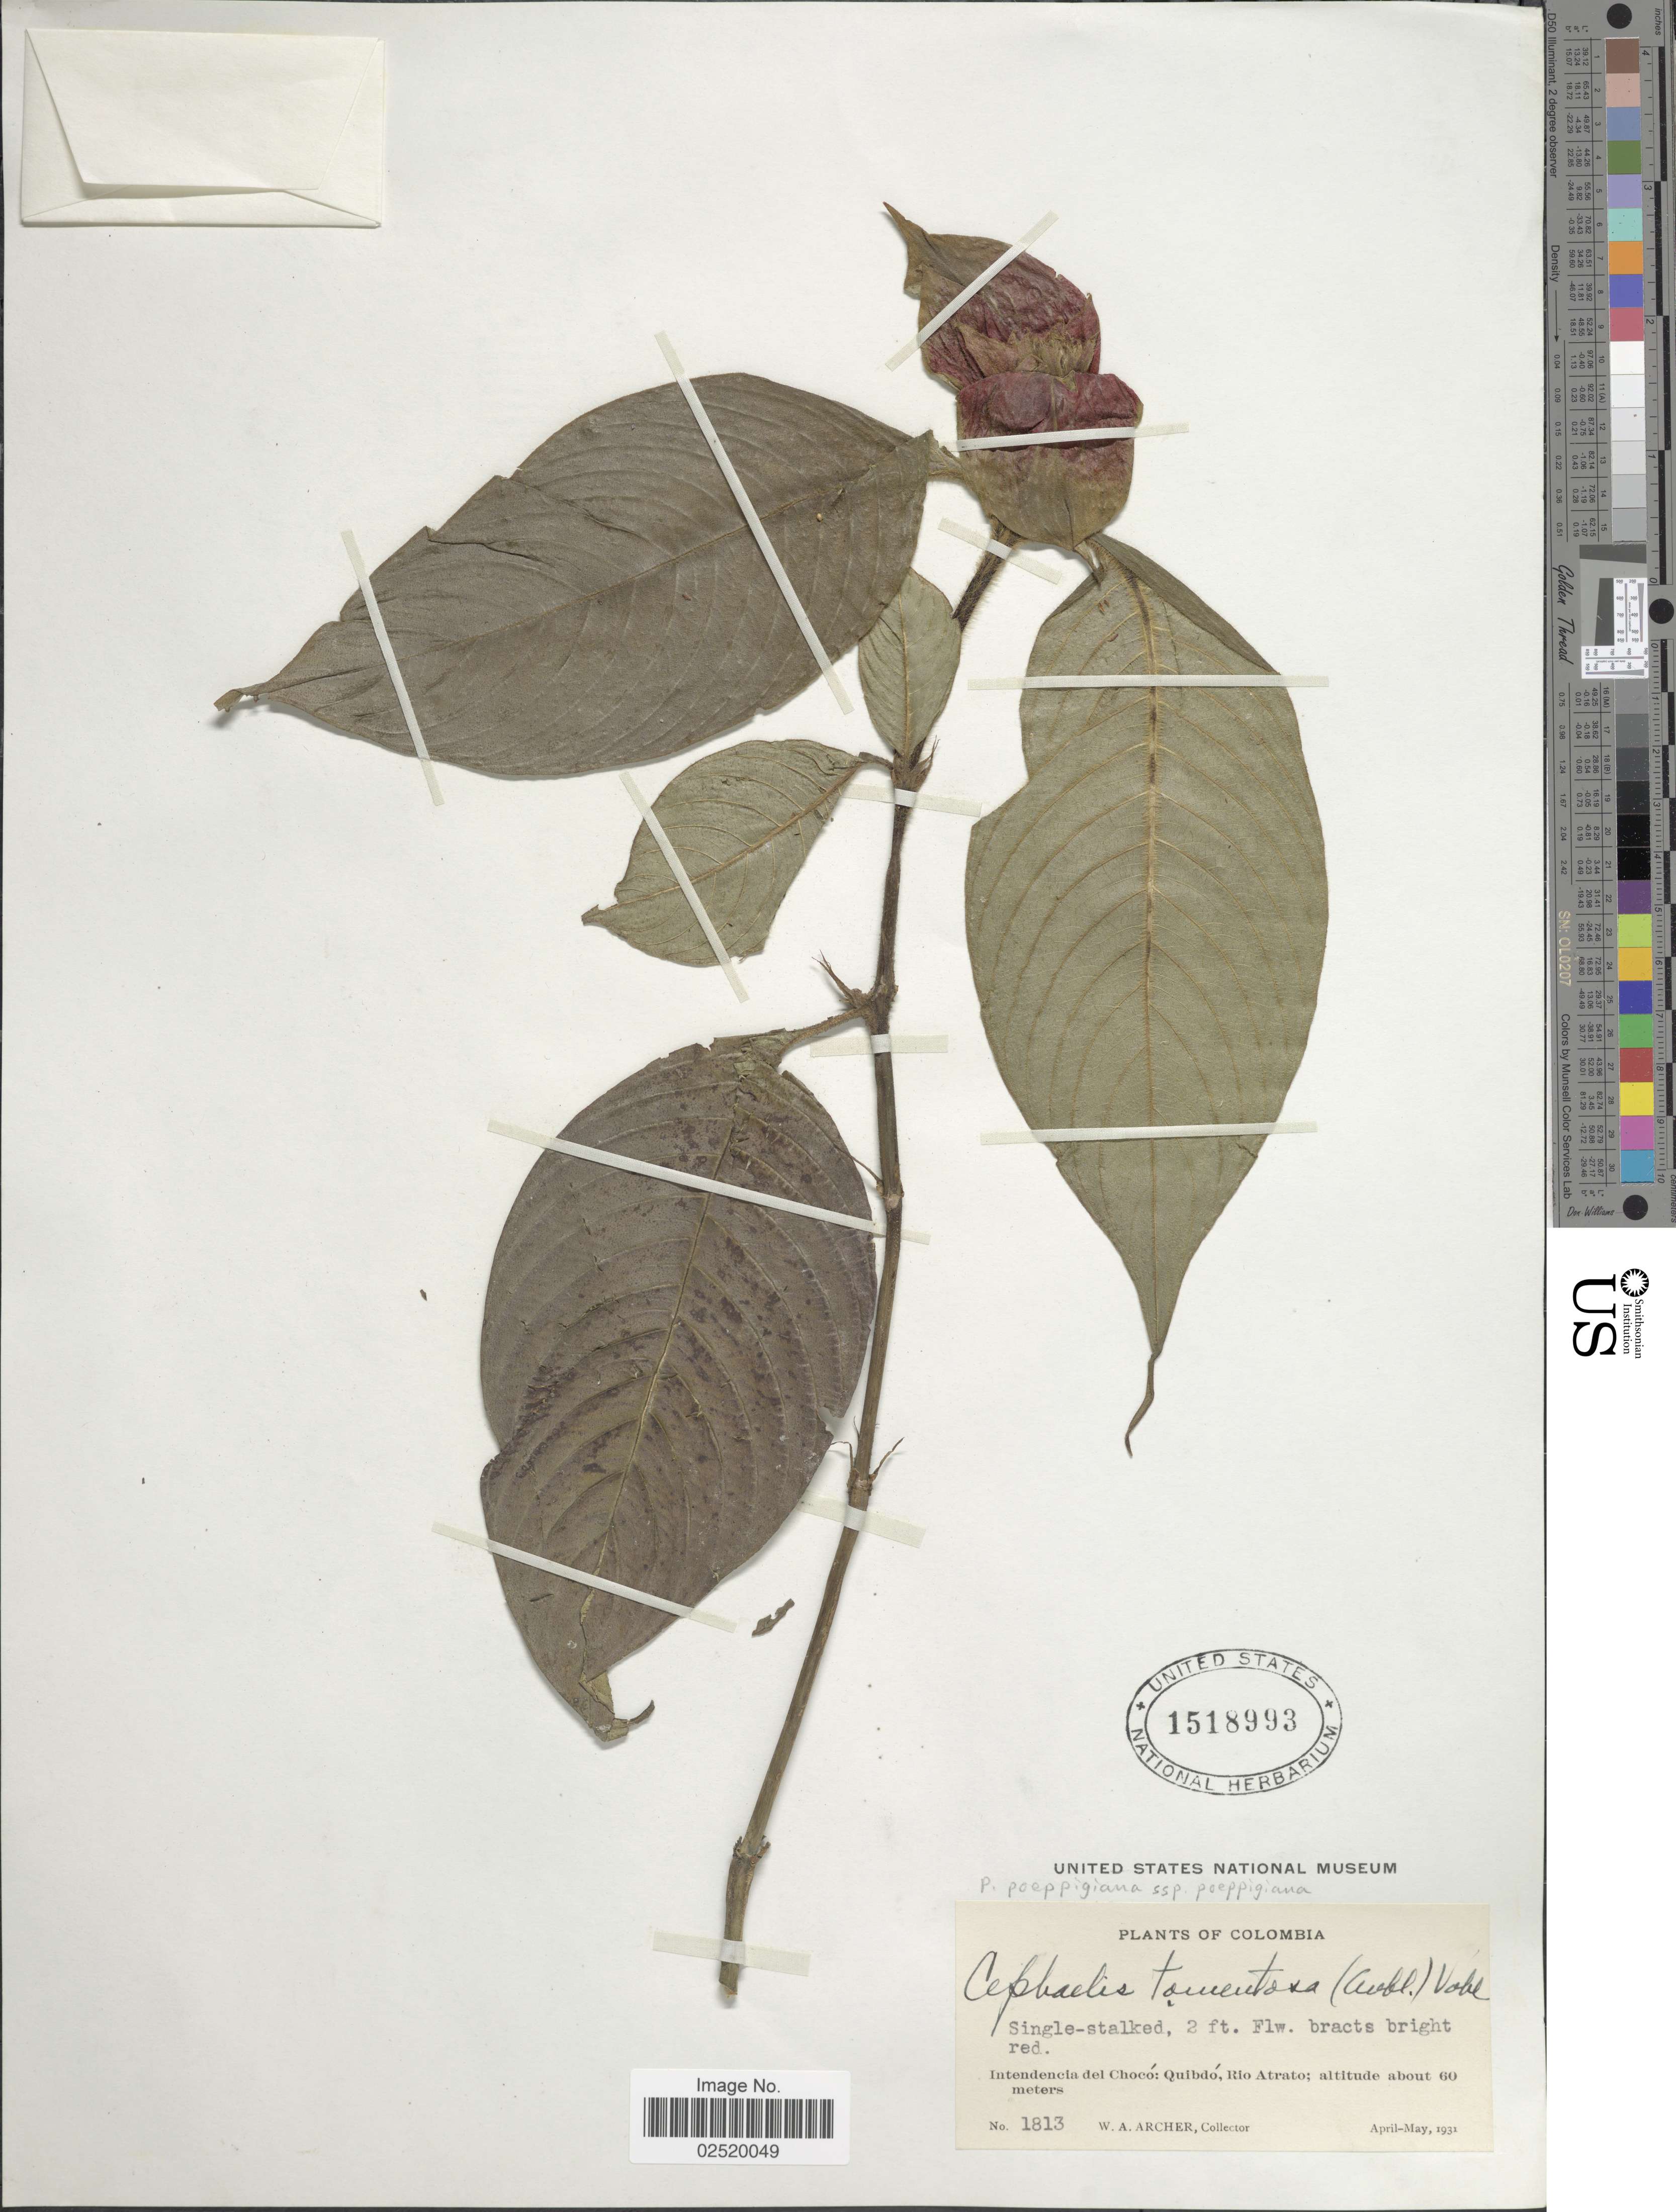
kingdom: Plantae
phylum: Tracheophyta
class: Magnoliopsida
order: Gentianales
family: Rubiaceae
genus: Psychotria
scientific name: Psychotria poeppigiana subsp. poeppigiana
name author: Müll. Arg.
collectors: W. A. Archer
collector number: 1813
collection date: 1931-04/1931-05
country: Colombia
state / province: Chocó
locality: Quibdo, Rio Atrato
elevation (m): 60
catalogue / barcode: US 1518993